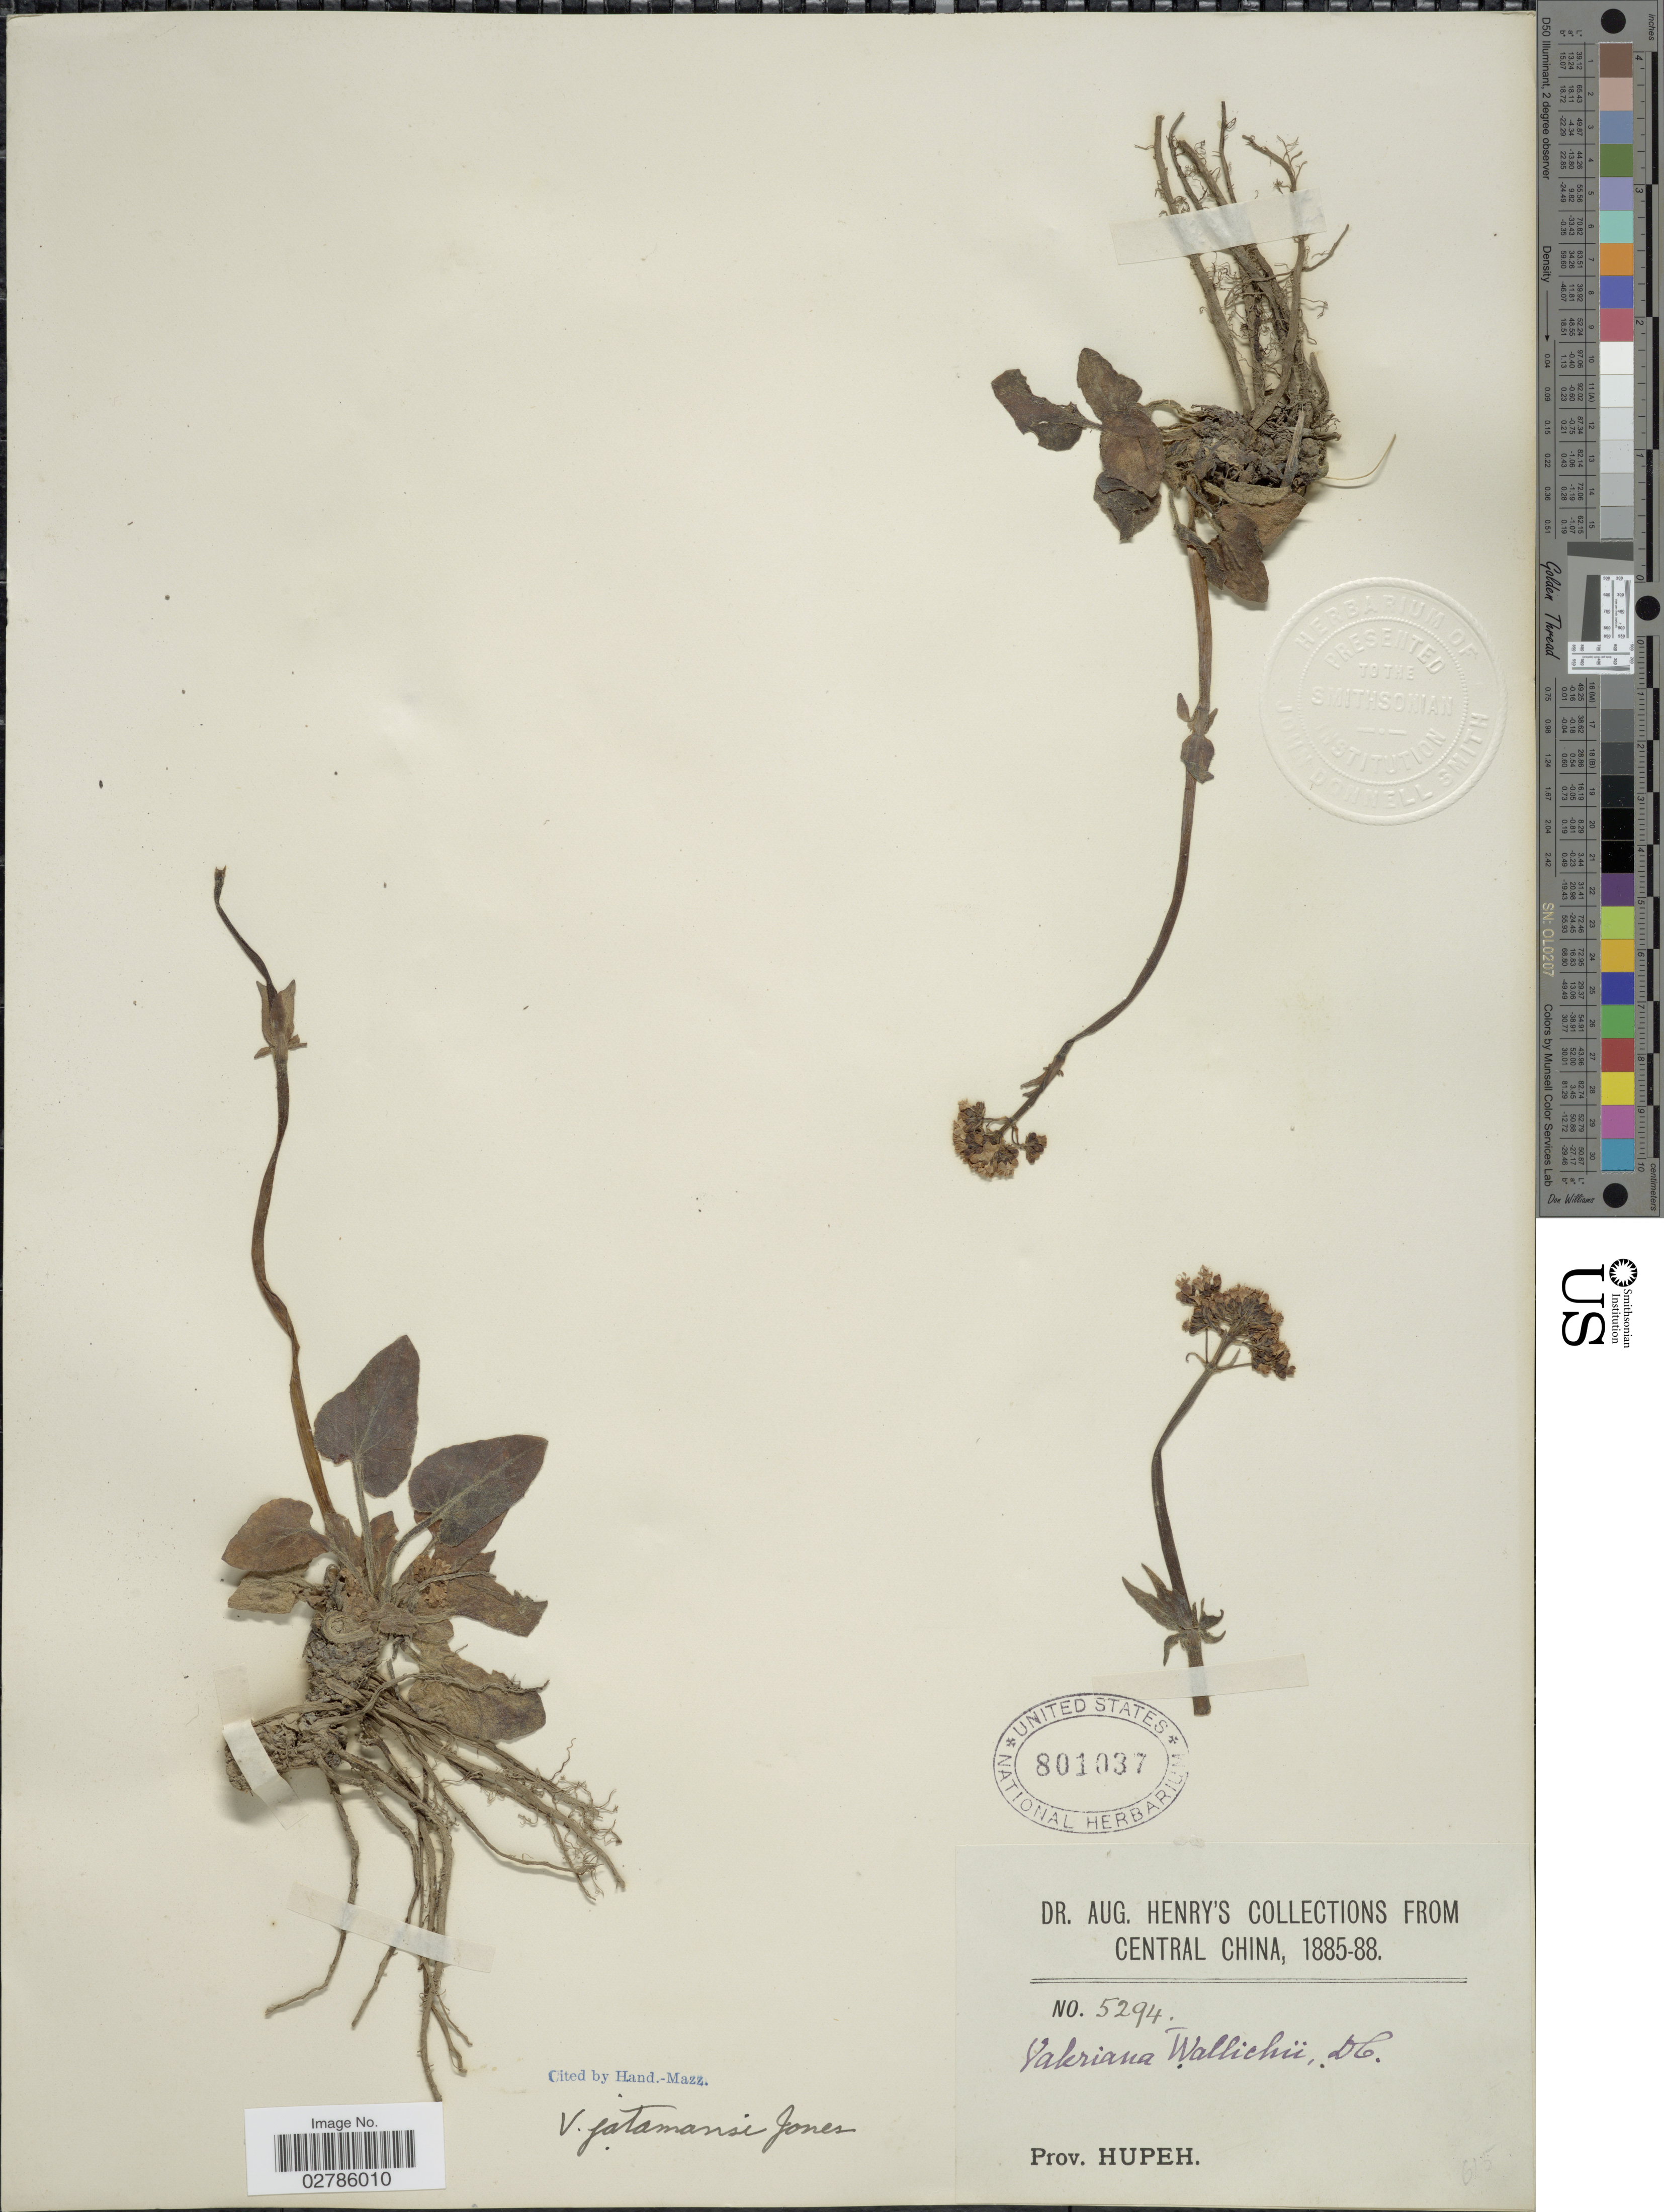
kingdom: Plantae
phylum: Tracheophyta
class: Magnoliopsida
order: Dipsacales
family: Caprifoliaceae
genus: Valeriana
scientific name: Valeriana jatamansi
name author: Jones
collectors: A. Henry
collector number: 5294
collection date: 1885/1888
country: China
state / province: Hubei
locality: Central China. Prov. Hupeh.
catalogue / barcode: US 801037